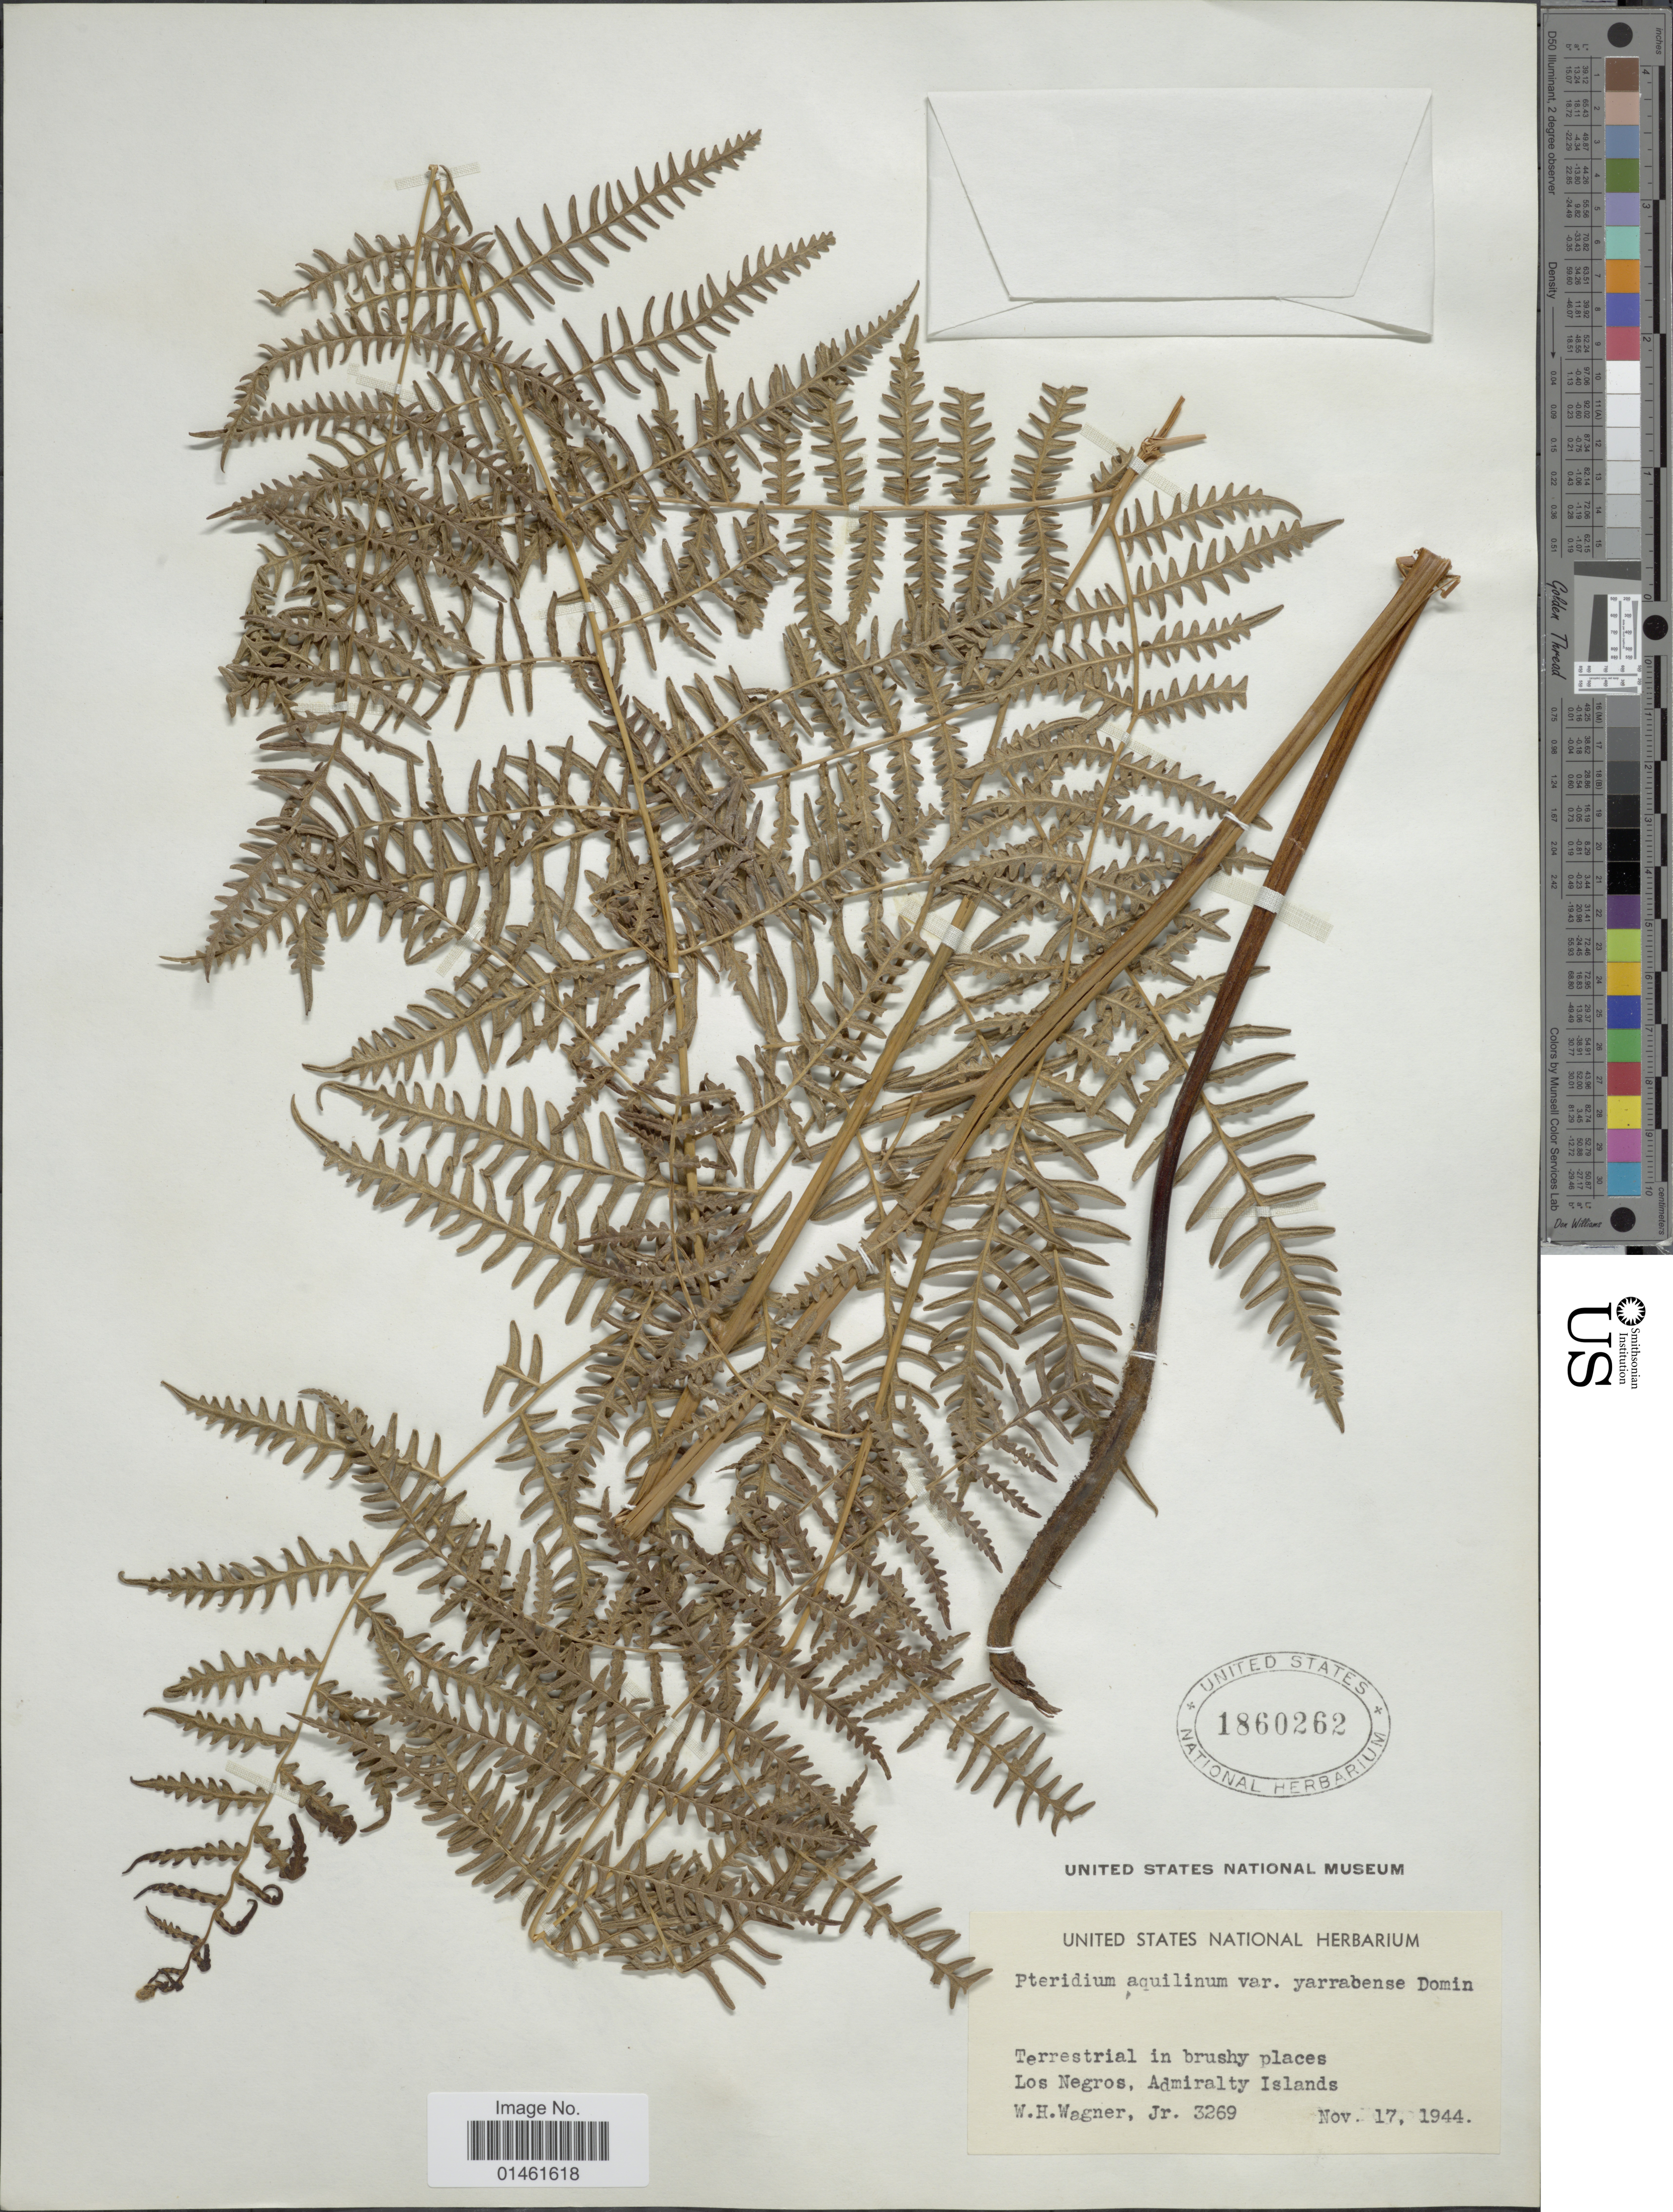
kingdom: Plantae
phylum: Tracheophyta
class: Polypodiopsida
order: Polypodiales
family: Dennstaedtiaceae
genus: Pteridium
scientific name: Pteridium aquilinum var. yarrabense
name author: Domin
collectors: W. H. Wagner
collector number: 3269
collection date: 1944-11-17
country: Papua New Guinea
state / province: Manus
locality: Terrestrial in brushy places, Los Negros, Admiralty Islands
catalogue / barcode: US 1860262